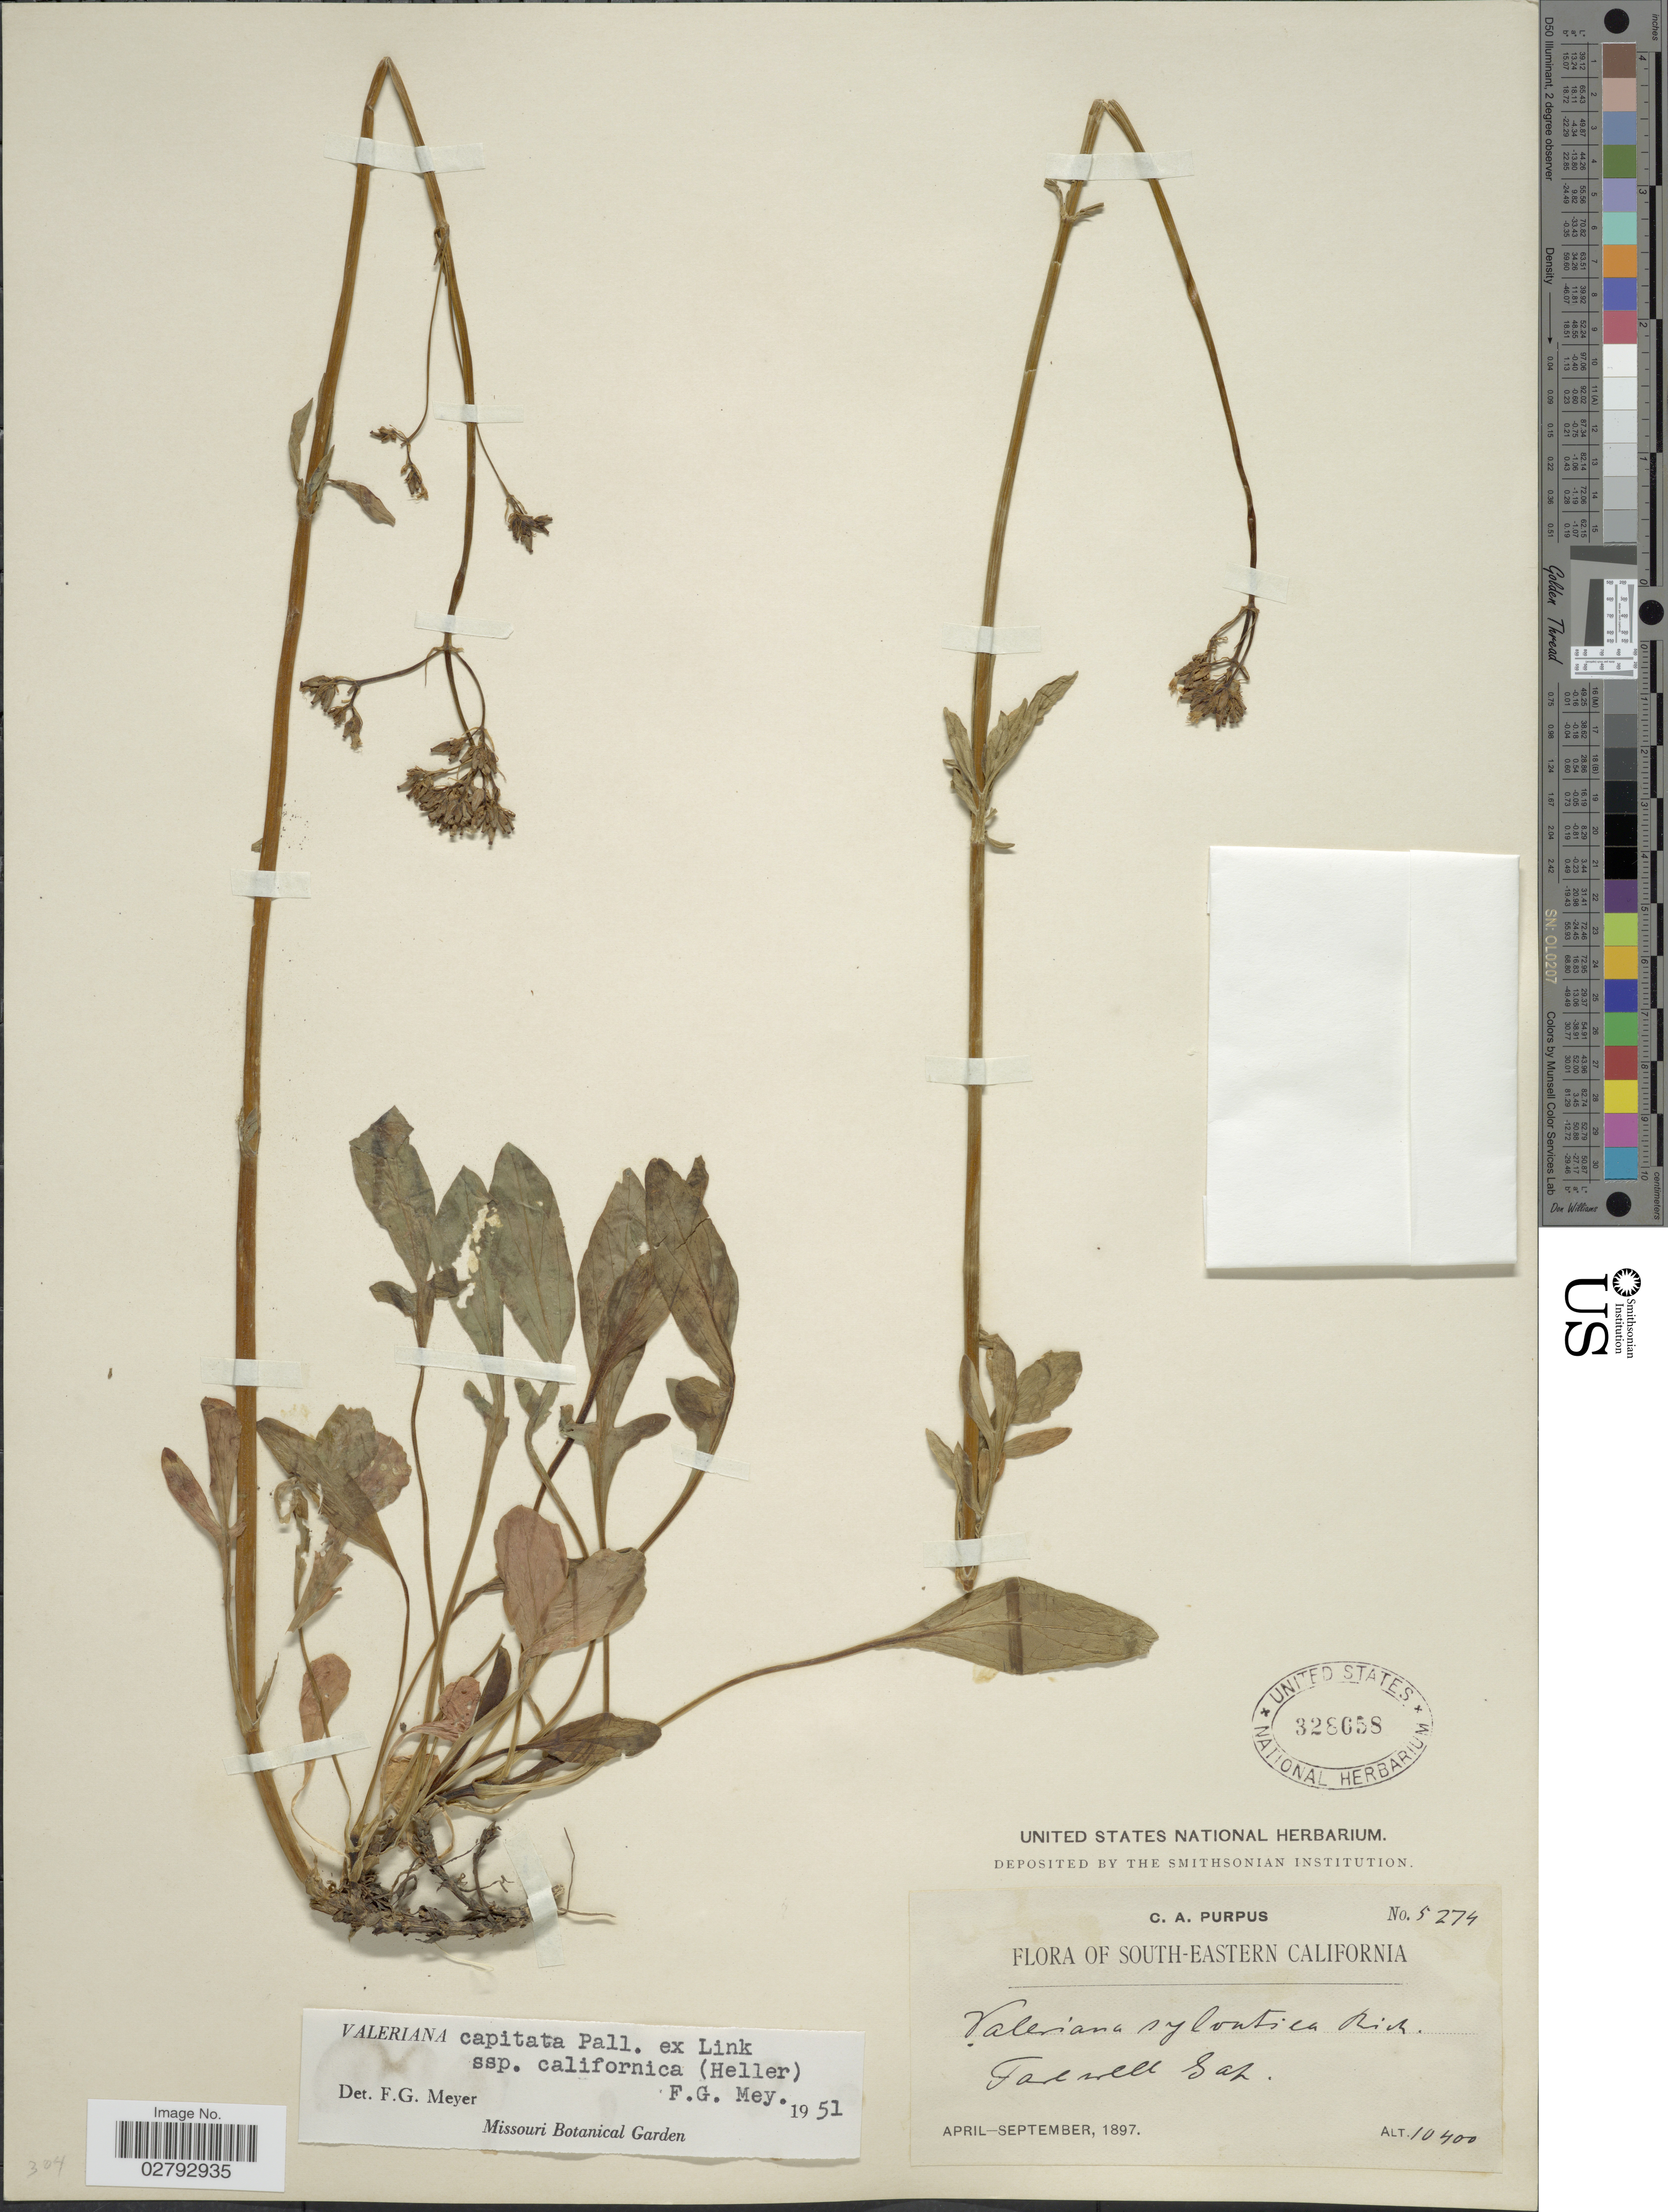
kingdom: Plantae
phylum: Tracheophyta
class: Magnoliopsida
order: Dipsacales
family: Caprifoliaceae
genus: Valeriana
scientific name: Valeriana capitata subsp. californica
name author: (A. Heller) F.G. Mey.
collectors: C. A. Purpus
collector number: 5274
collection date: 1897-04/1897-09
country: United States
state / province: California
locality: South-Eastern California. Farewell Gap.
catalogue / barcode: US 328658